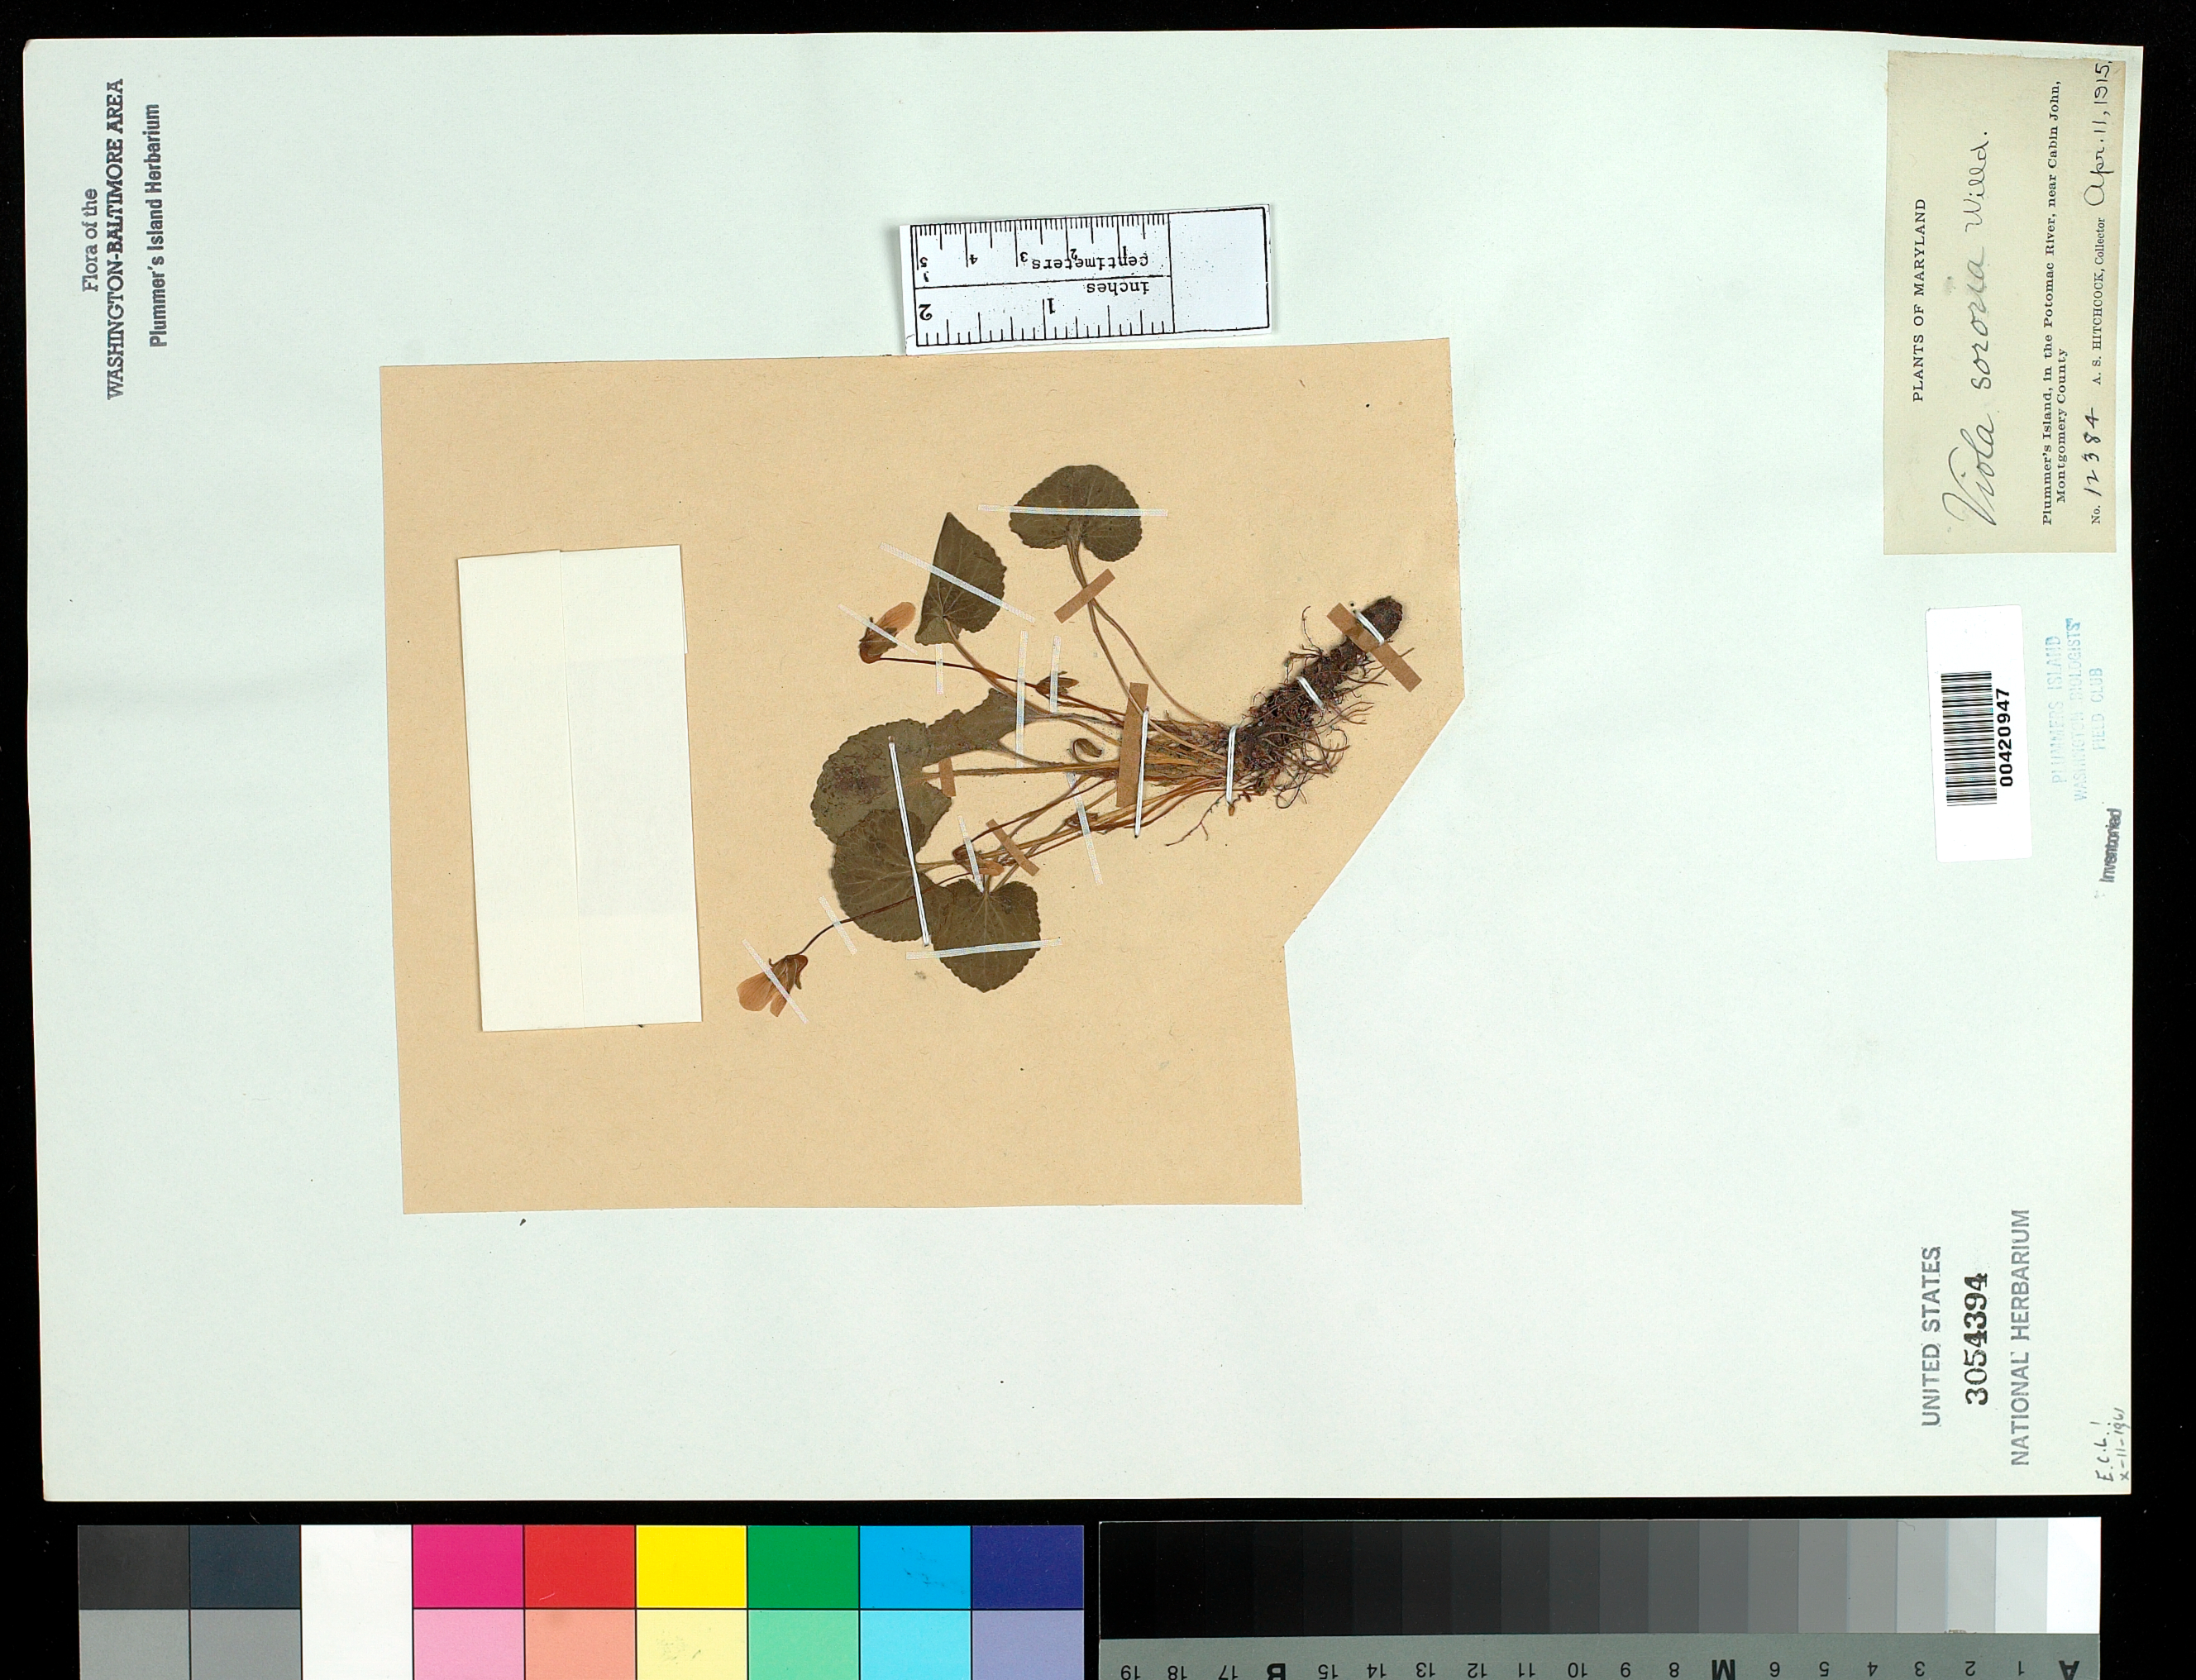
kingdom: Plantae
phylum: Tracheophyta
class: Magnoliopsida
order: Malpighiales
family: Violaceae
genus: Viola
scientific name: Viola sororia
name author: Willd.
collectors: A. S. Hitchcock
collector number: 12384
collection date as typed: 11 Apr 1915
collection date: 1915-04-11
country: United States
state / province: Maryland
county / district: Montgomery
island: Plummers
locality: Plummer's Island C. & O. Canal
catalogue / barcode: US 3054394